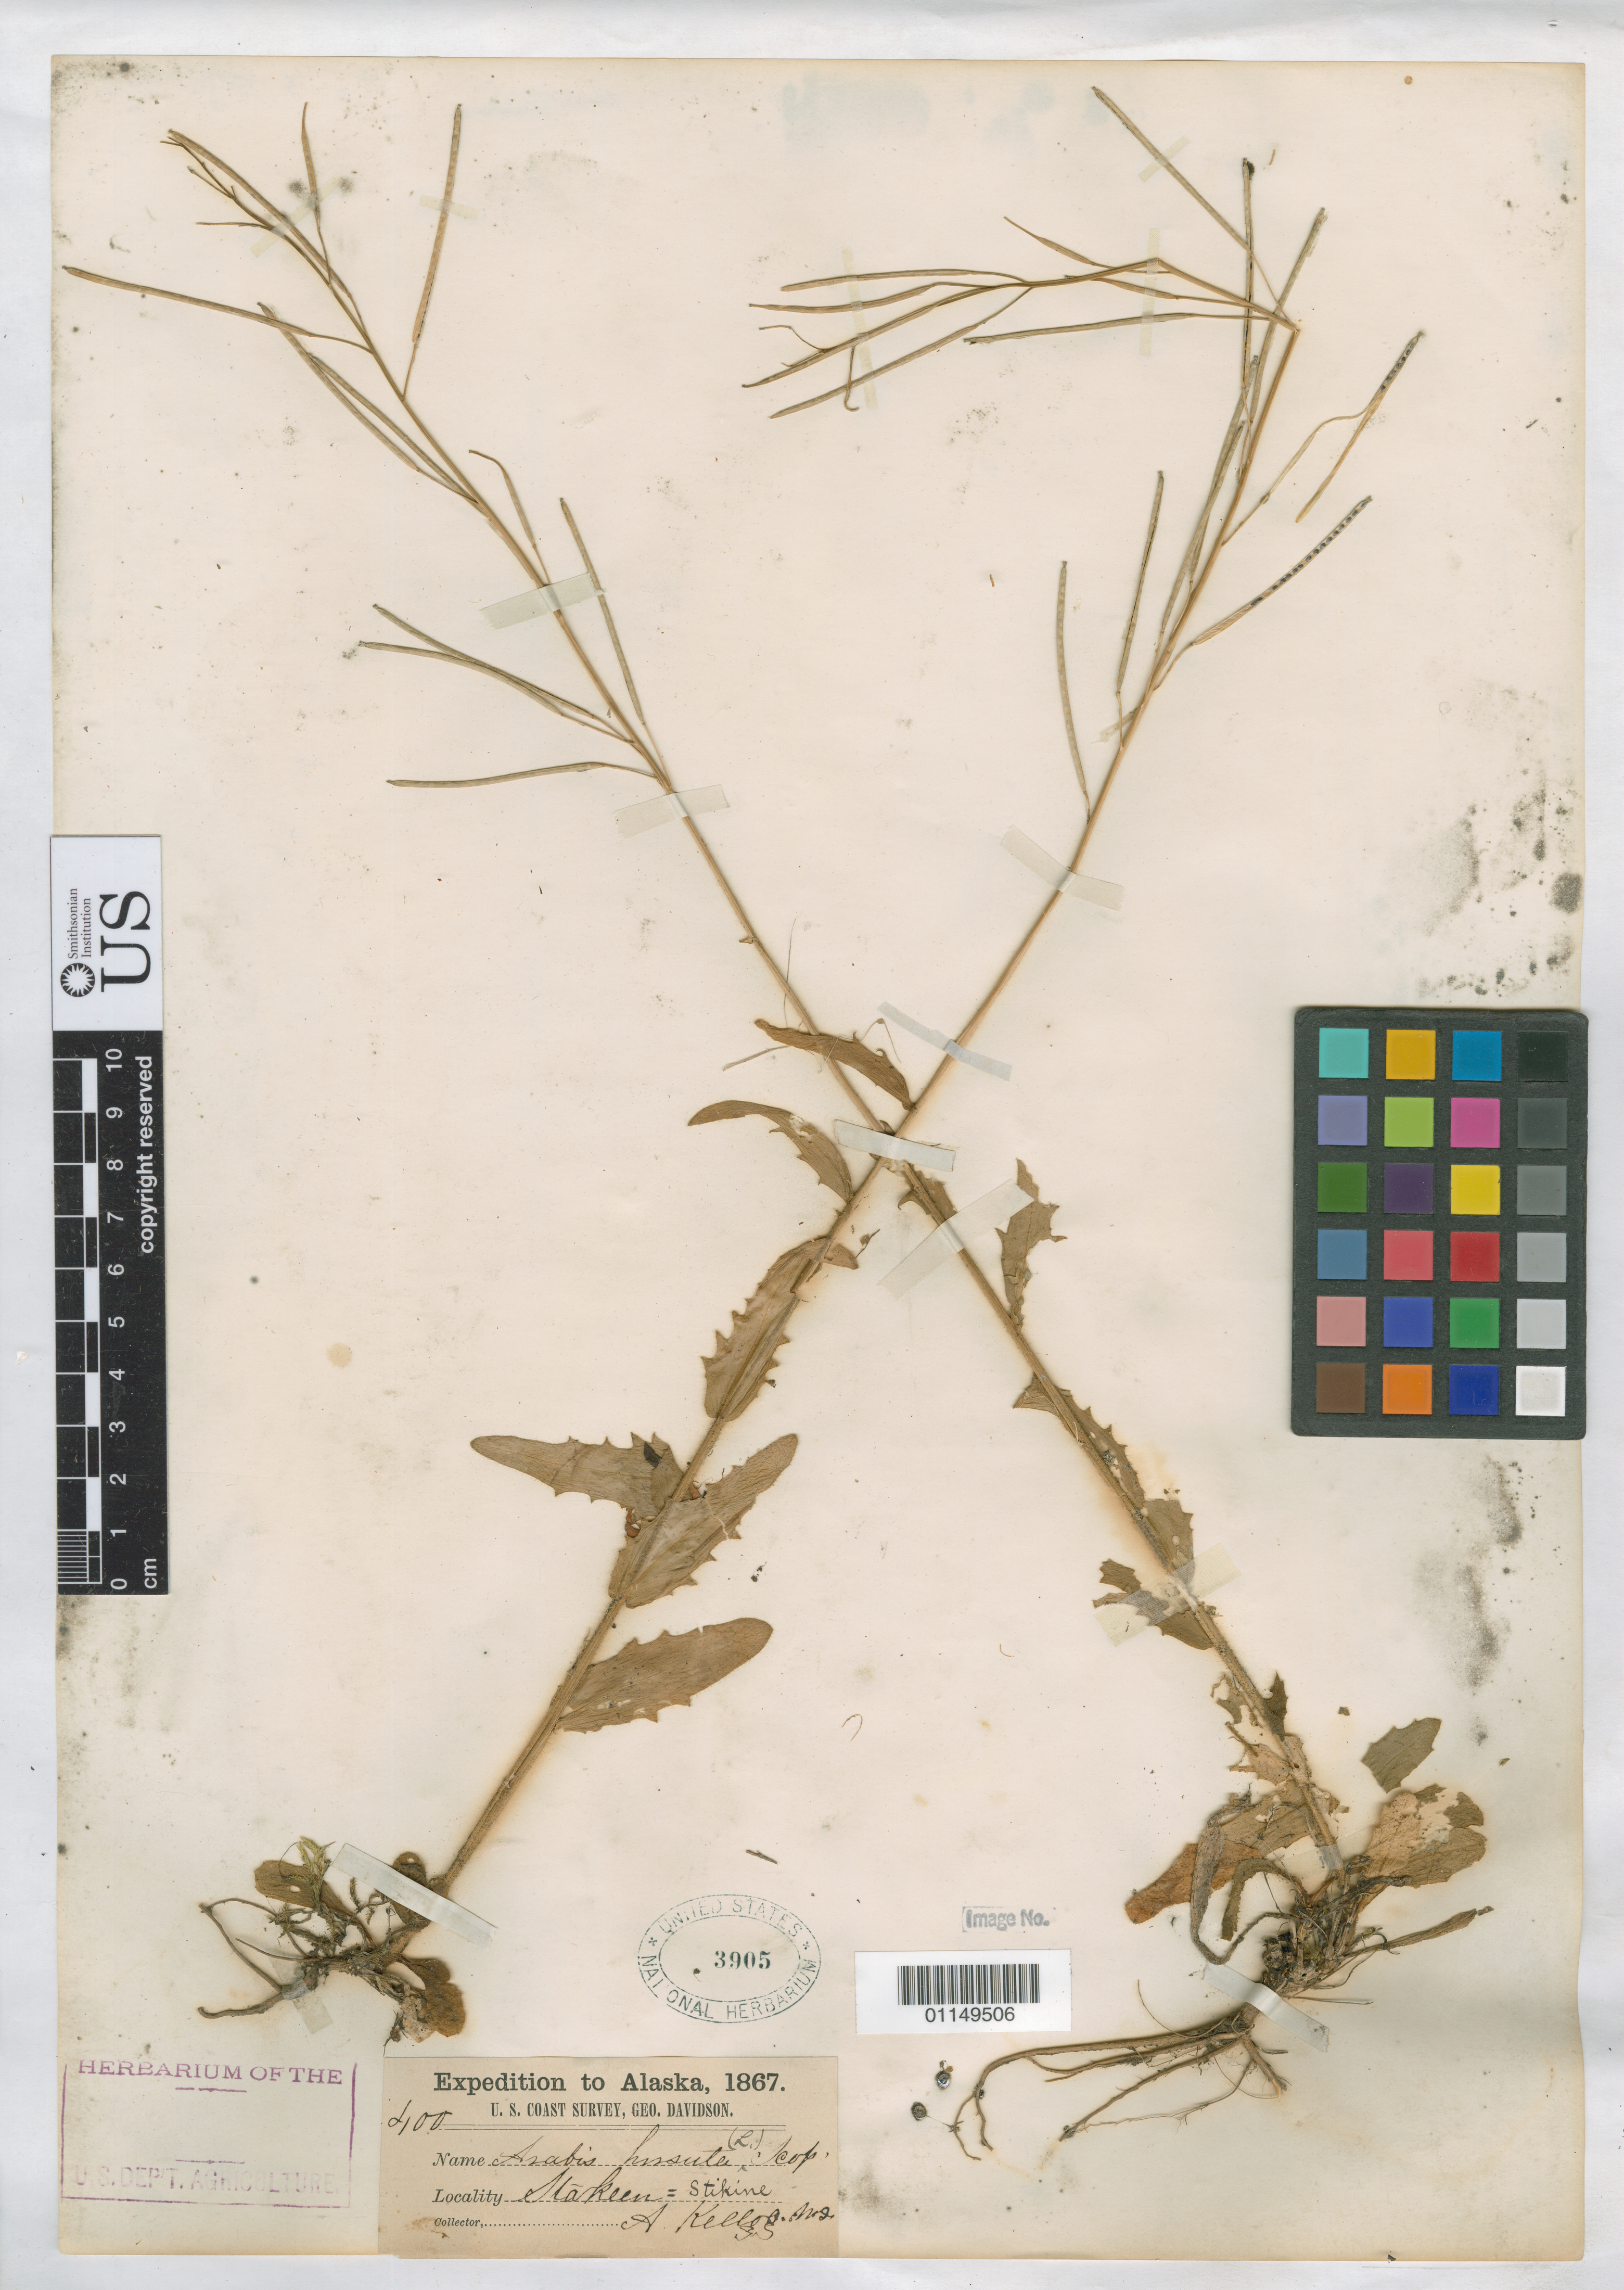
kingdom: Plantae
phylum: Tracheophyta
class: Magnoliopsida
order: Brassicales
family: Brassicaceae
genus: Arabis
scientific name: Arabis hirsuta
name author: (L.) Scop.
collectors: A. Kellog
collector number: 400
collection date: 1867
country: United States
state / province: Alaska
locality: Stikine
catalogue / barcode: US 3905